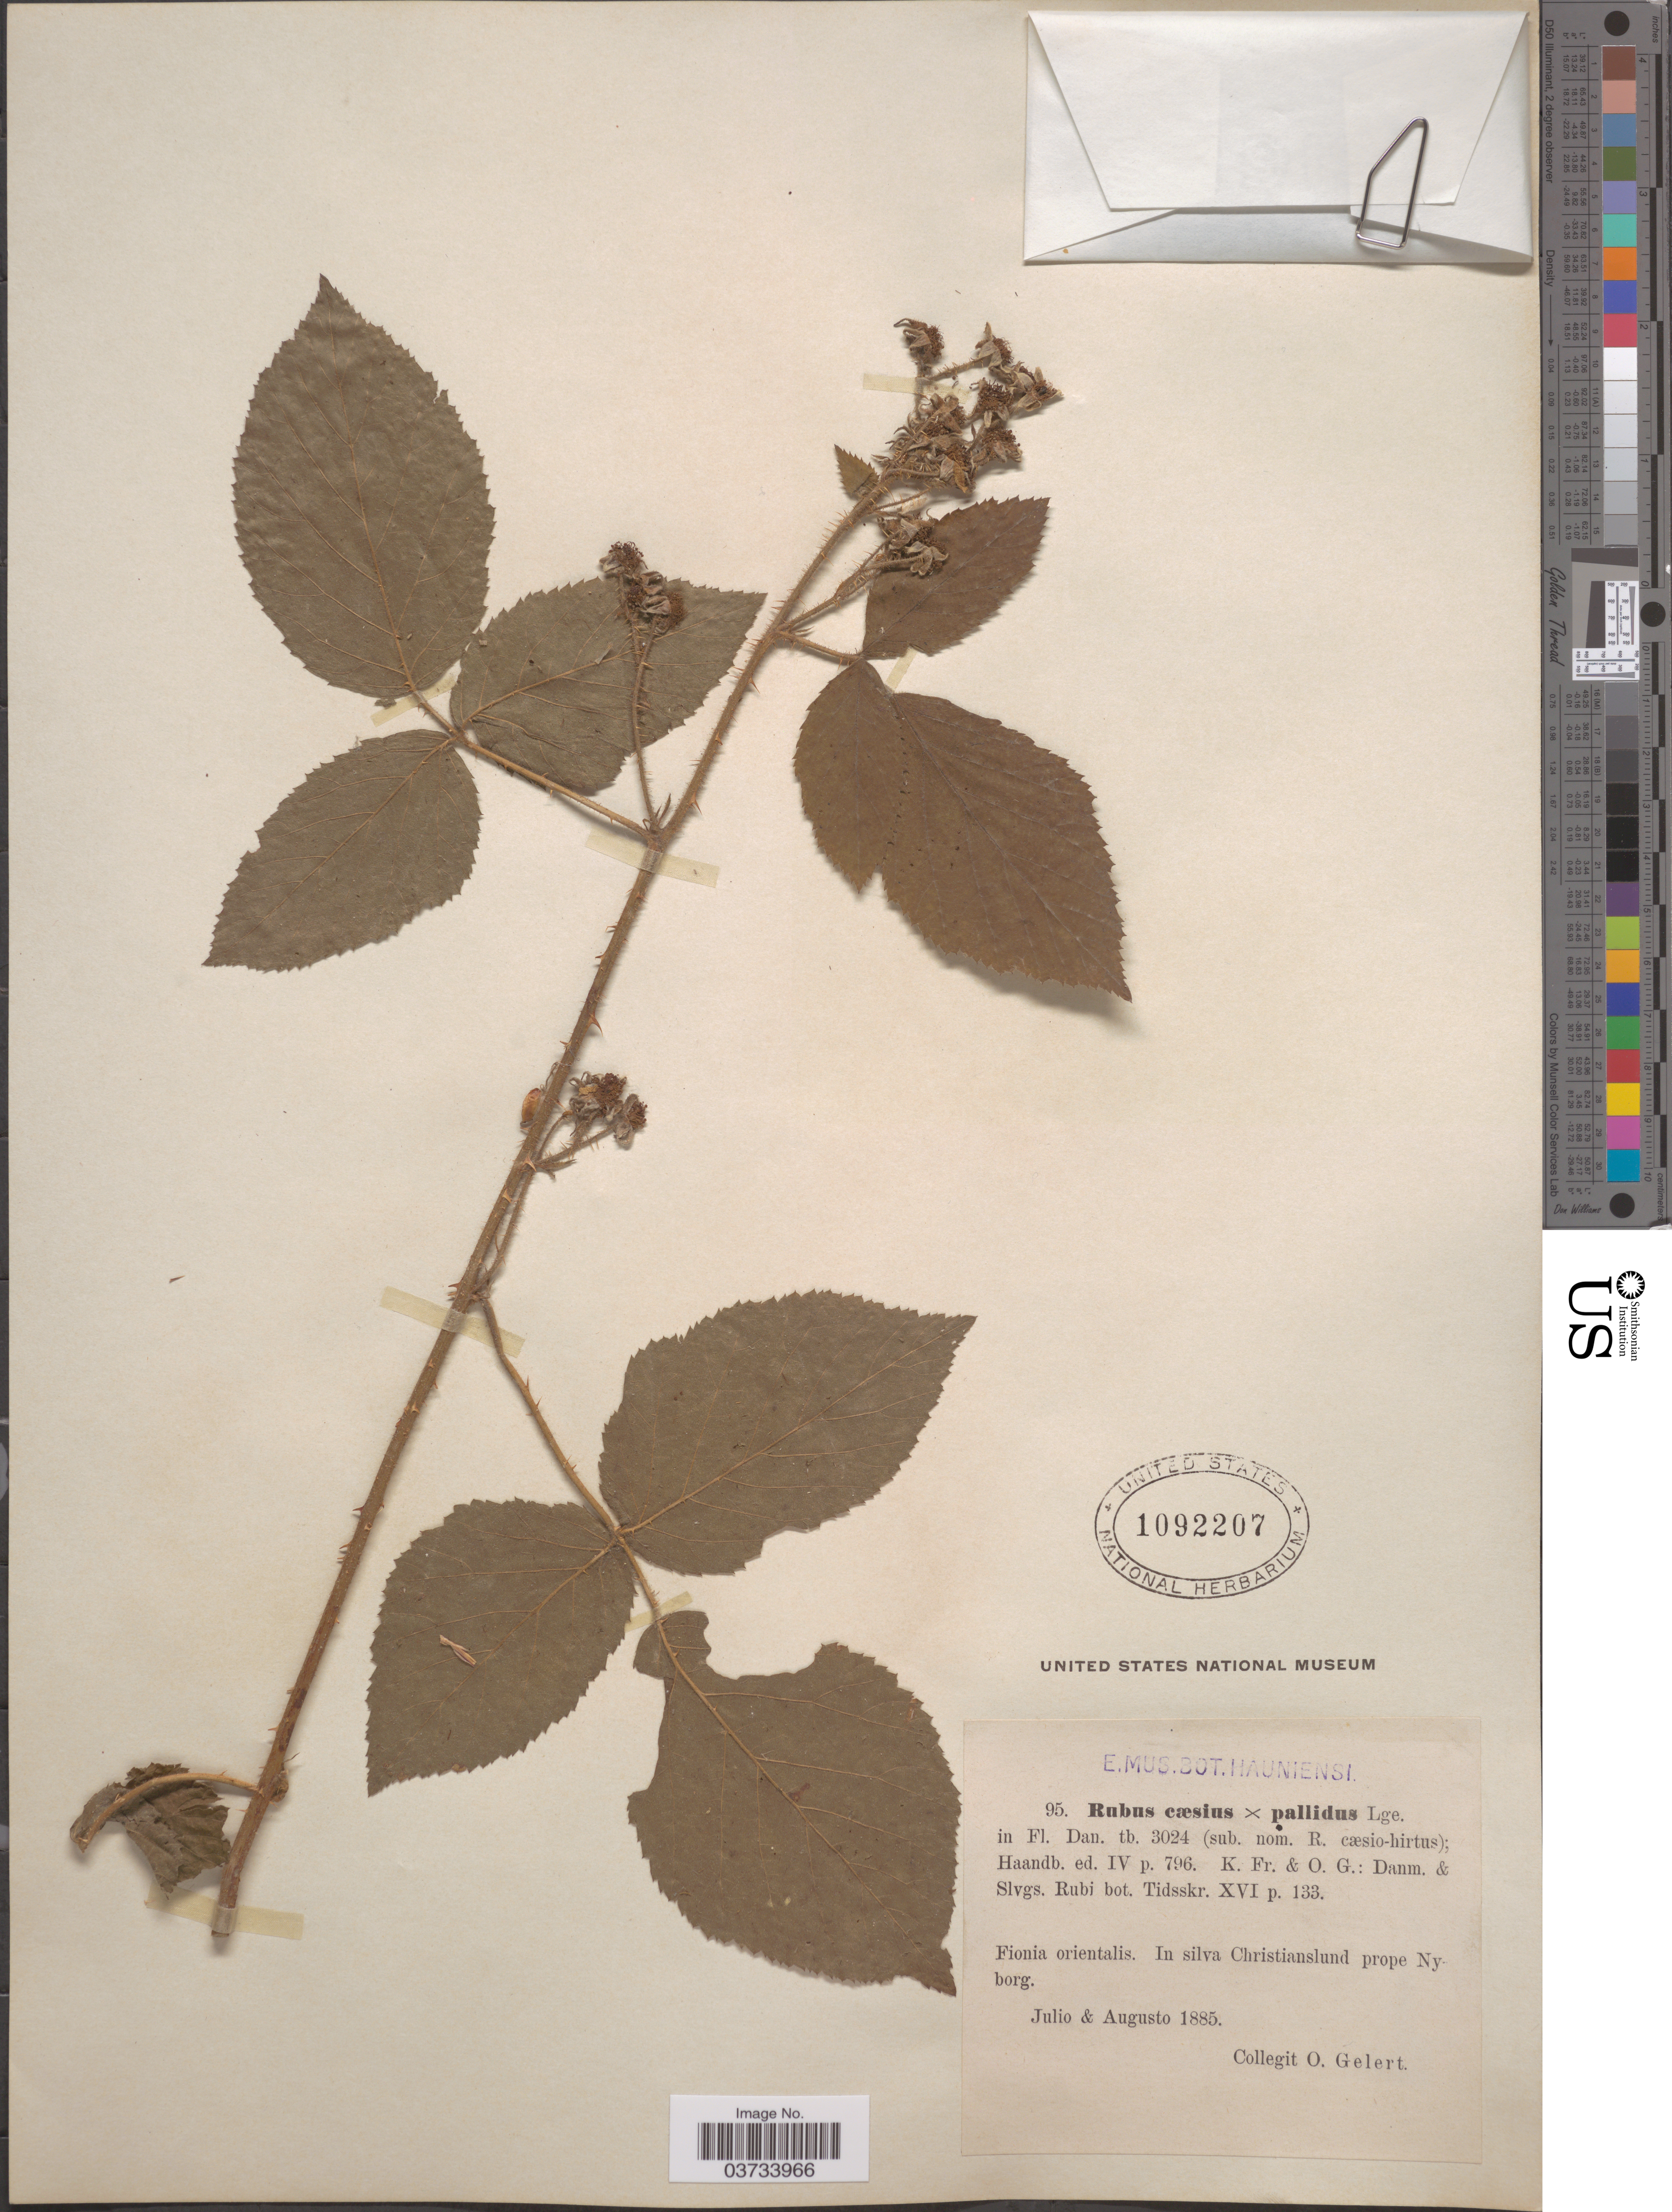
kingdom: Plantae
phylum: Tracheophyta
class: Magnoliopsida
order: Rosales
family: Rosaceae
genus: Rubus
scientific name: Rubus caesius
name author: L.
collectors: O. Gelert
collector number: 95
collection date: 1885-07/1885-08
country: Finland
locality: Fionia orientalis. In silva Christianslund prope Nyborg.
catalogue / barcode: US 1092207